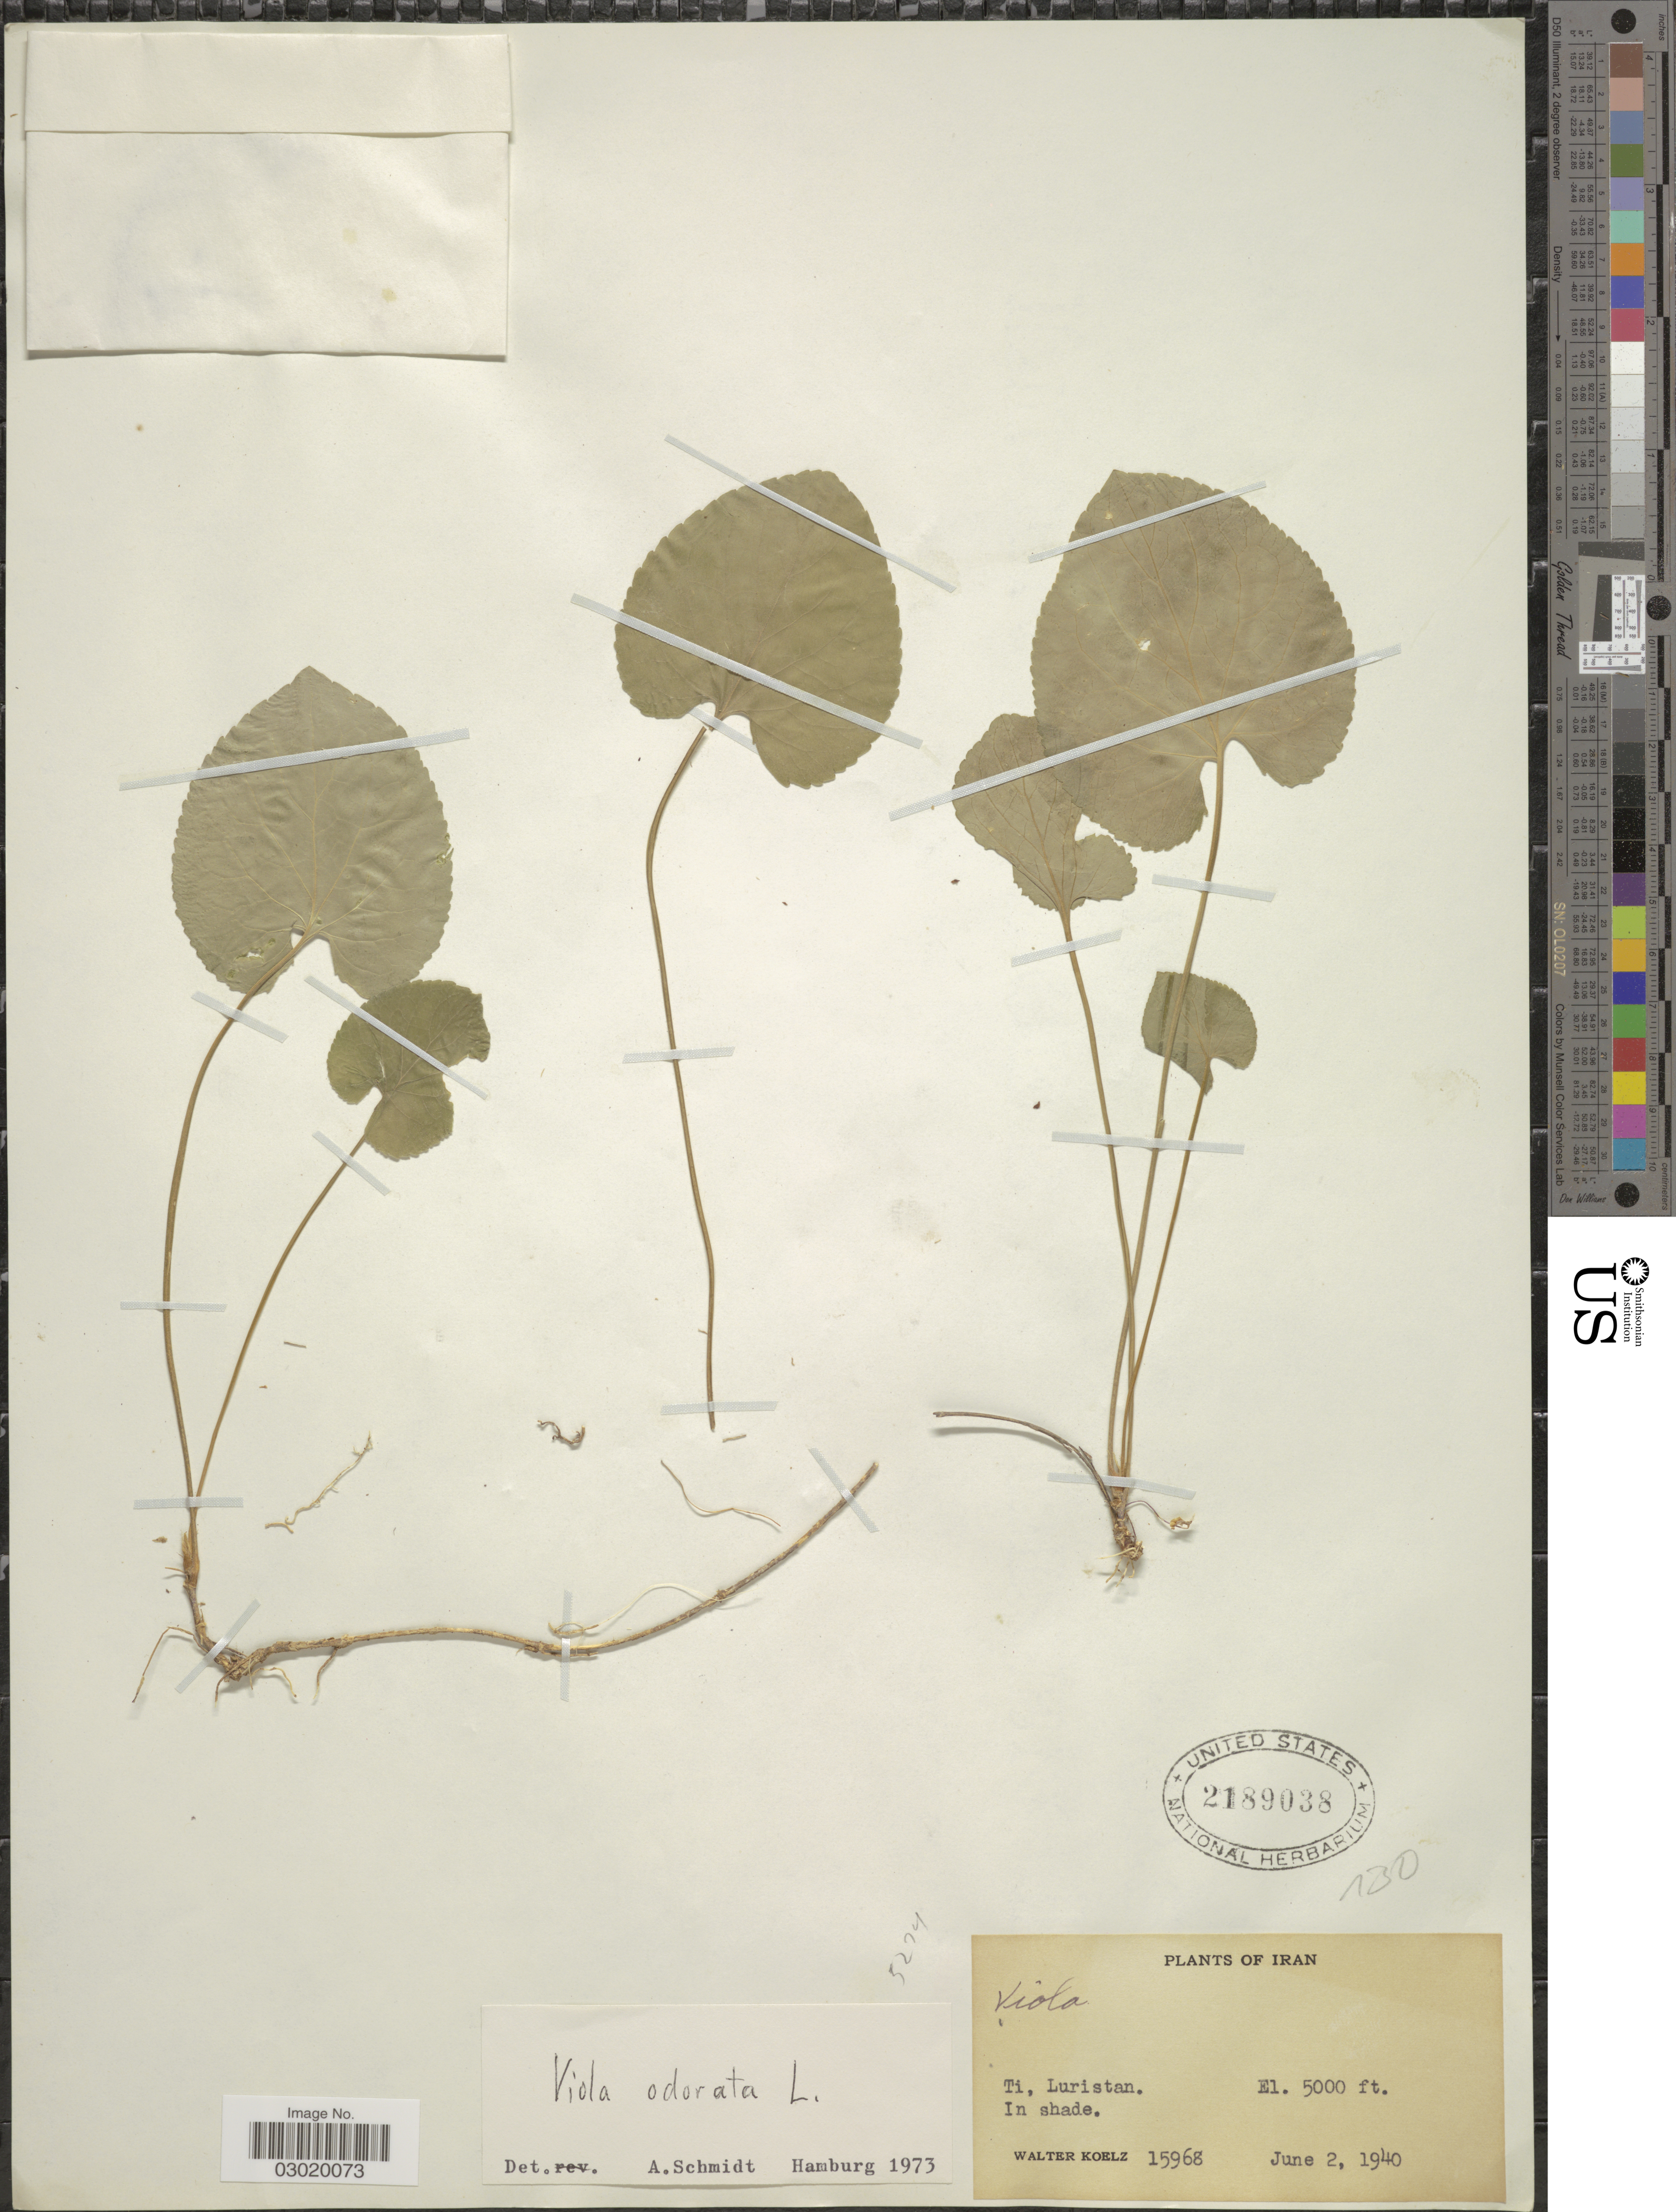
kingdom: Plantae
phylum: Tracheophyta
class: Magnoliopsida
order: Malpighiales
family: Violaceae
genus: Viola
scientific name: Viola odorata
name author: L.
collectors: W. N. Koelz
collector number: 15968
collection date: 1940-06-02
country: Iran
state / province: Lorestan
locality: Ti, Luristan.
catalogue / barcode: US 2189038